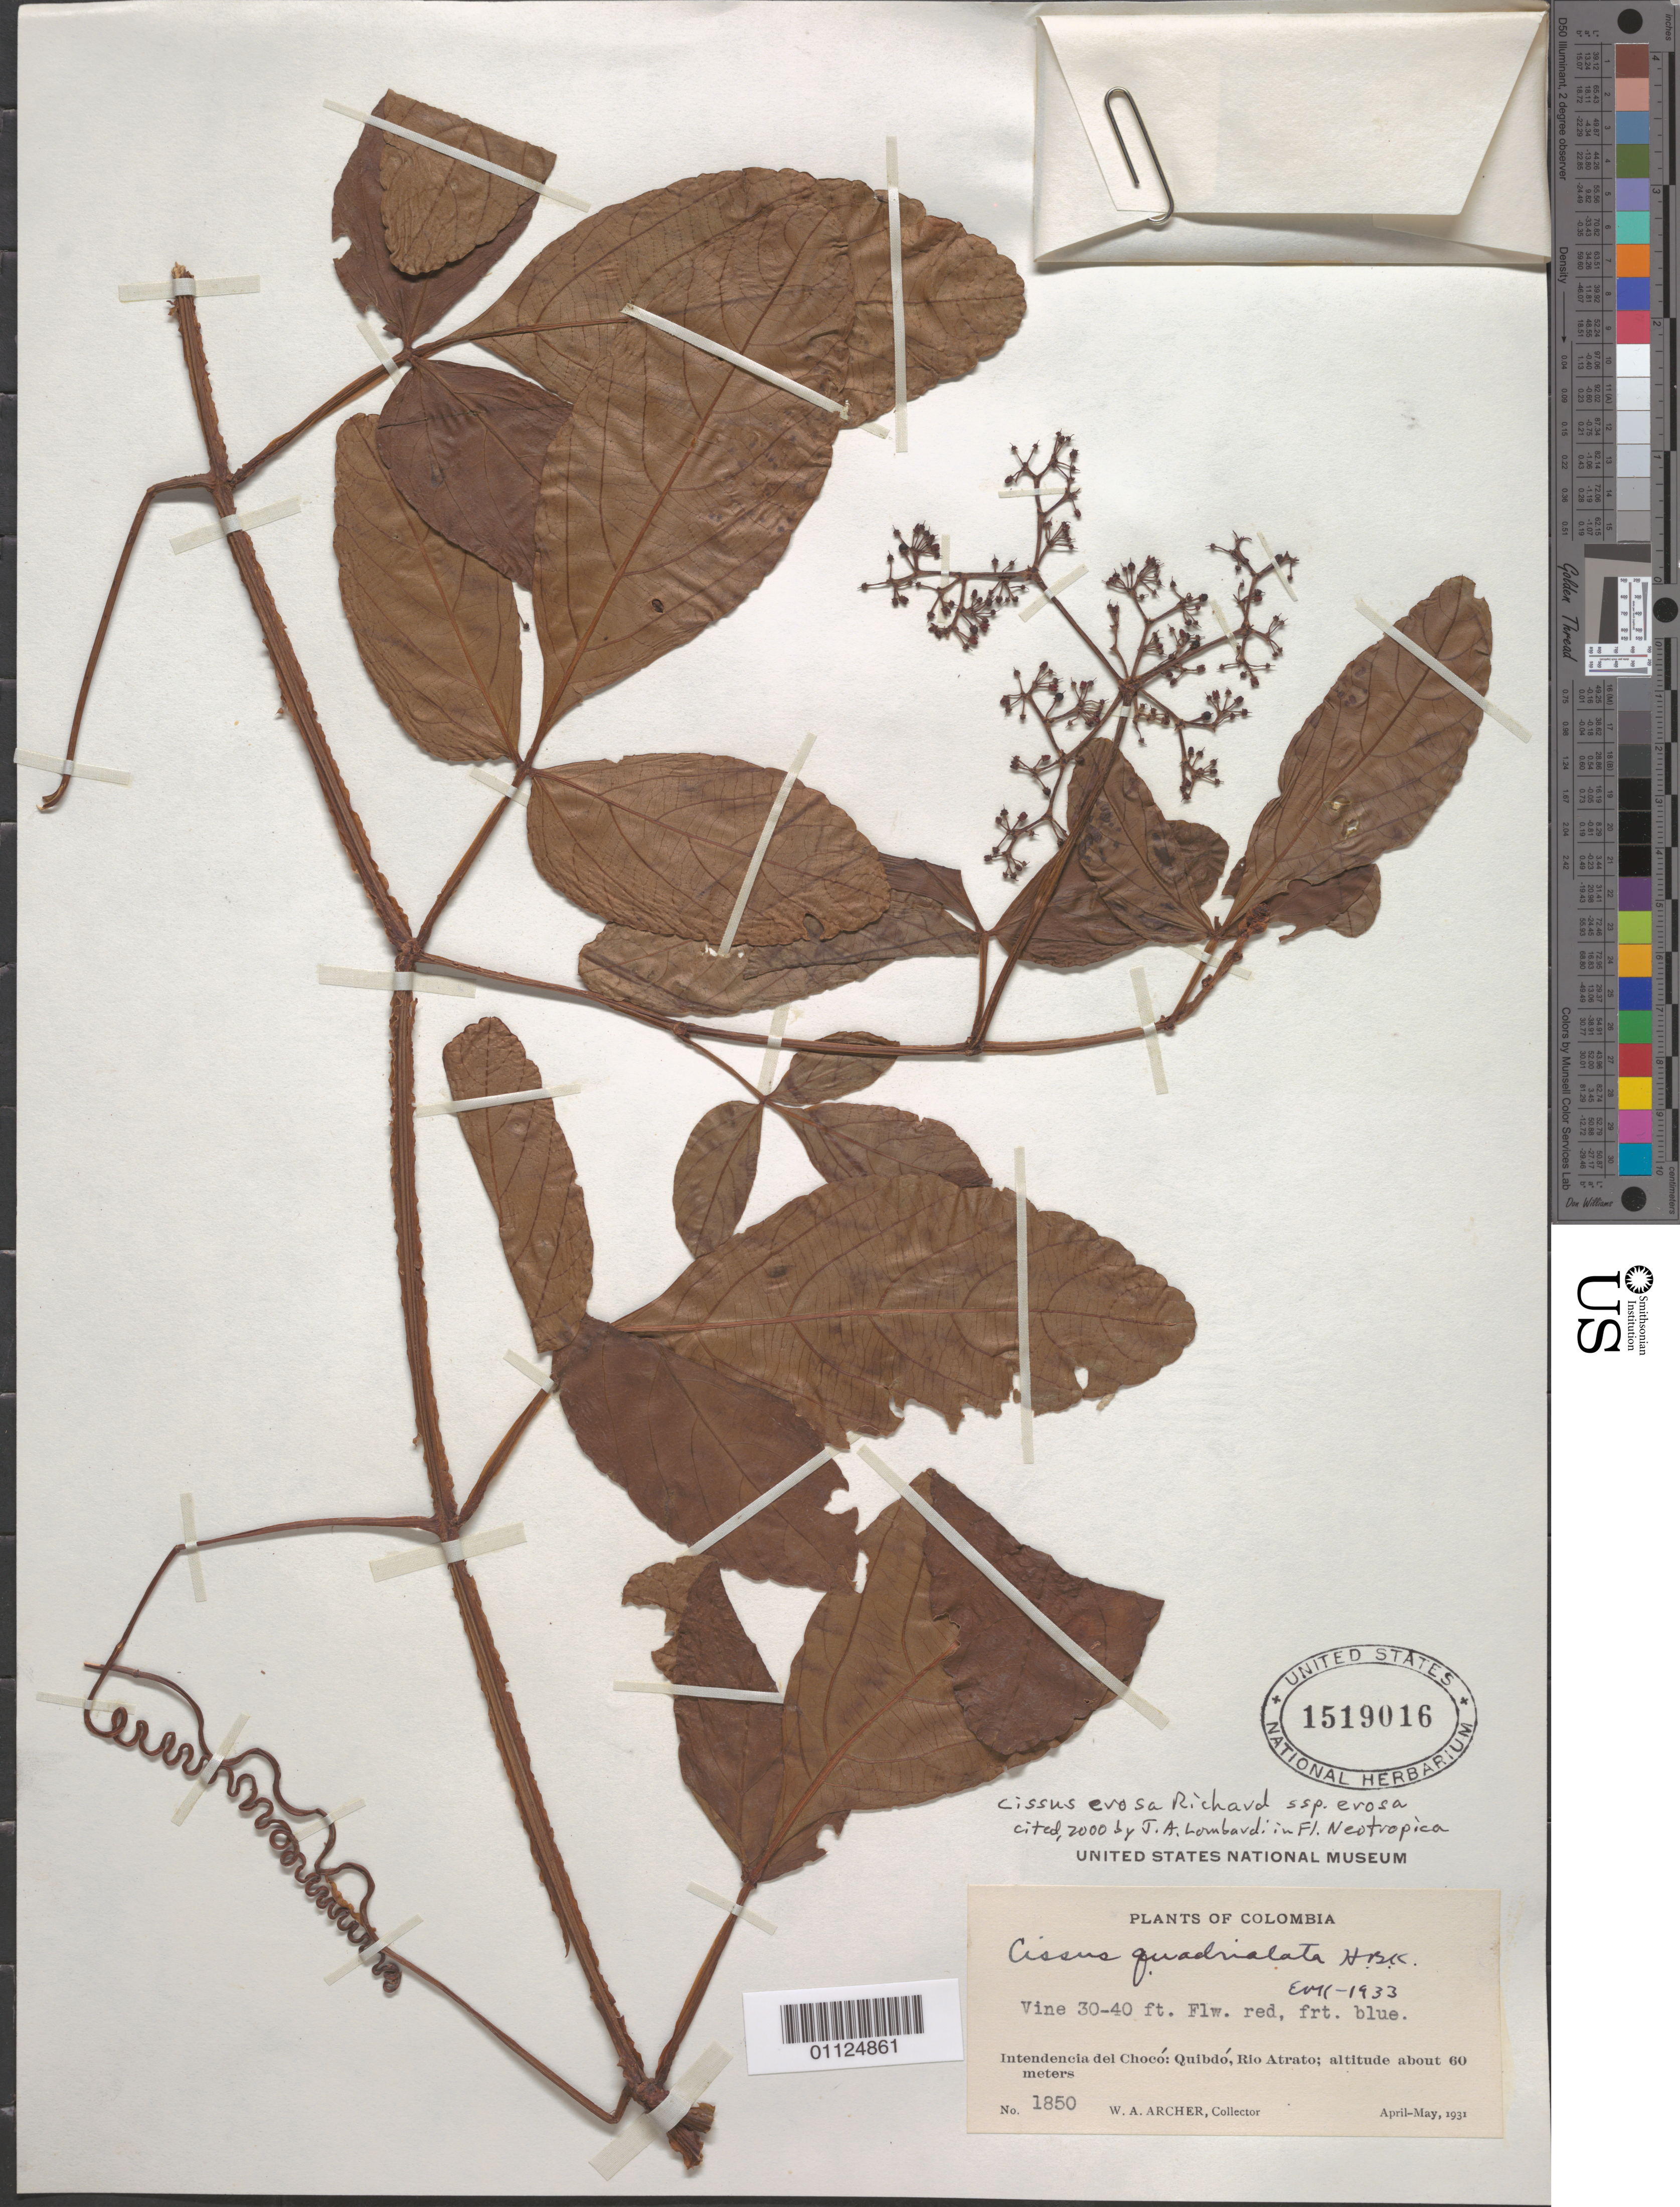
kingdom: Plantae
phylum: Tracheophyta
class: Magnoliopsida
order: Vitales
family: Vitaceae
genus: Cissus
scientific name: Cissus erosa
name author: Rich.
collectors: W. A. Archer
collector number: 1850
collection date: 1931-04/1931-05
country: Colombia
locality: Intendencia del Choco: Quibdo, Rio Atrato.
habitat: Vine.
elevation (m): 60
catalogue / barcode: US 1519016